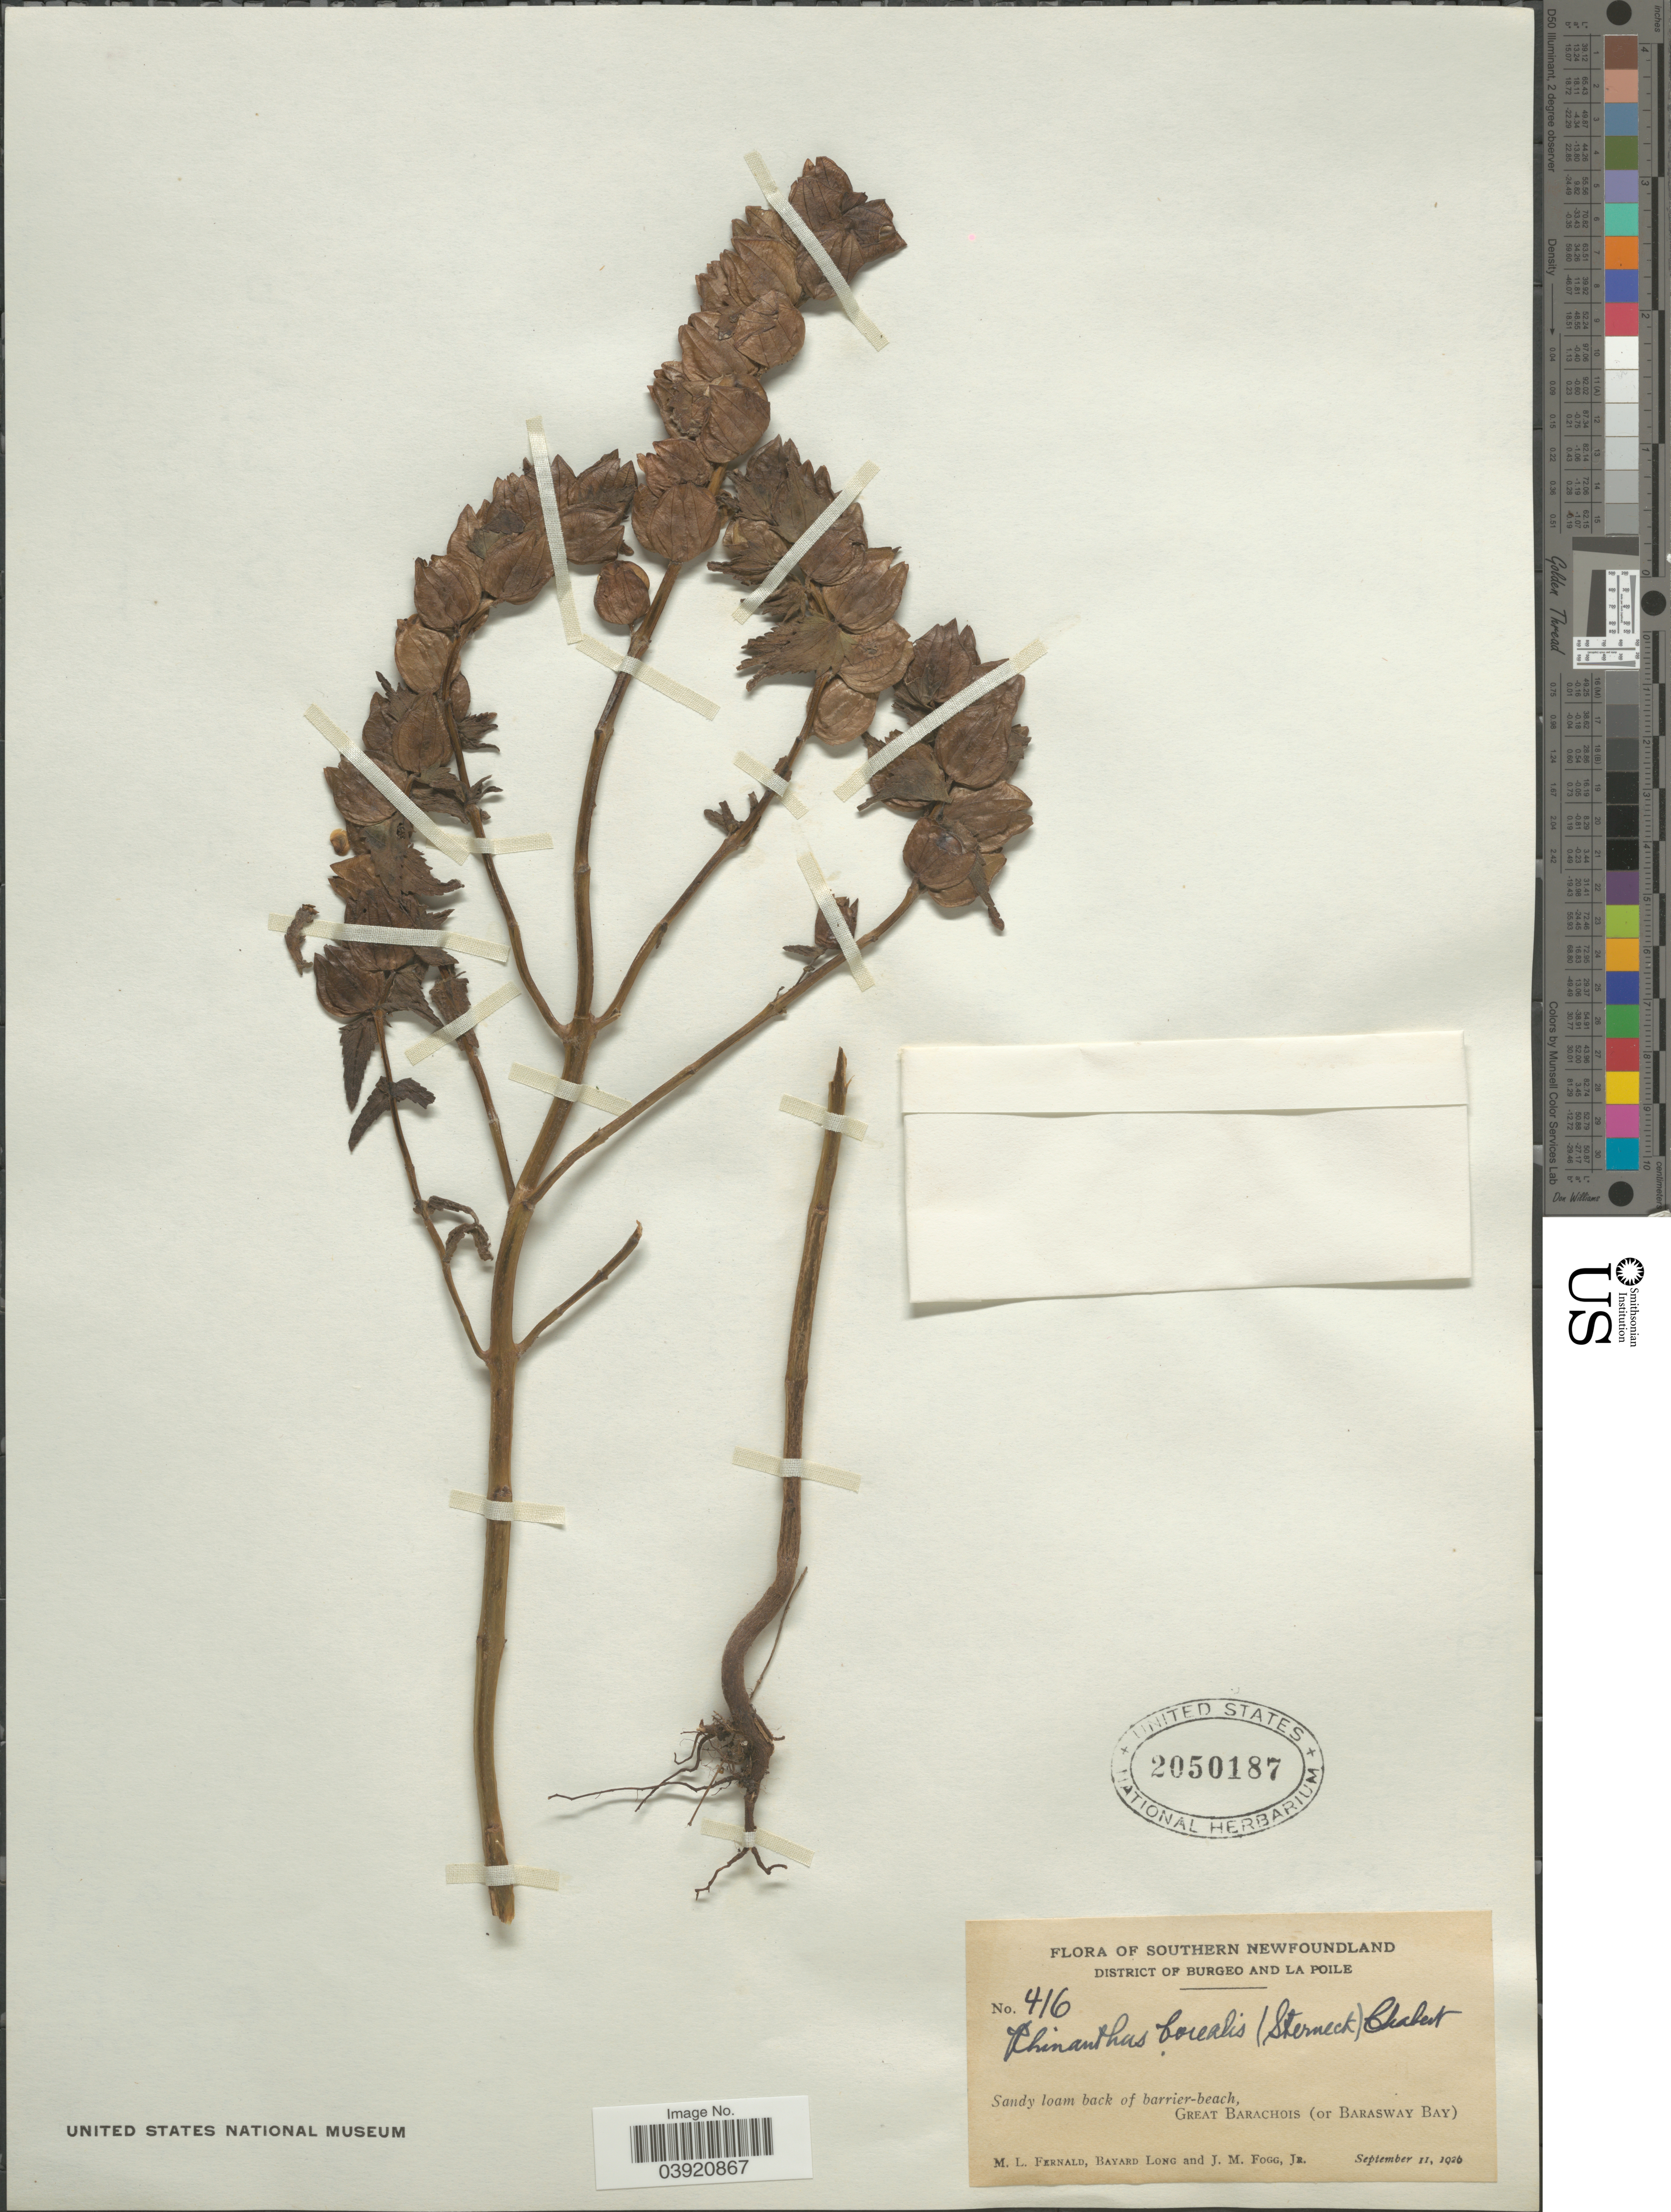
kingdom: Plantae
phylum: Tracheophyta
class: Magnoliopsida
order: Lamiales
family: Orobanchaceae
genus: Rhinanthus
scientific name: Rhinanthus borealis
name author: (Sterneck) Chabert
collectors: M. L. Fernald, B. Long & J. Fogg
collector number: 416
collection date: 1926-09-11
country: Canada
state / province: Newfoundland and Labrador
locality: Southern Newfoundland. District of Burgeo and La Poile. Sandy loam back of barrier-beach, Great Barachois (or Barasway Bay).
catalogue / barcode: US 2050187